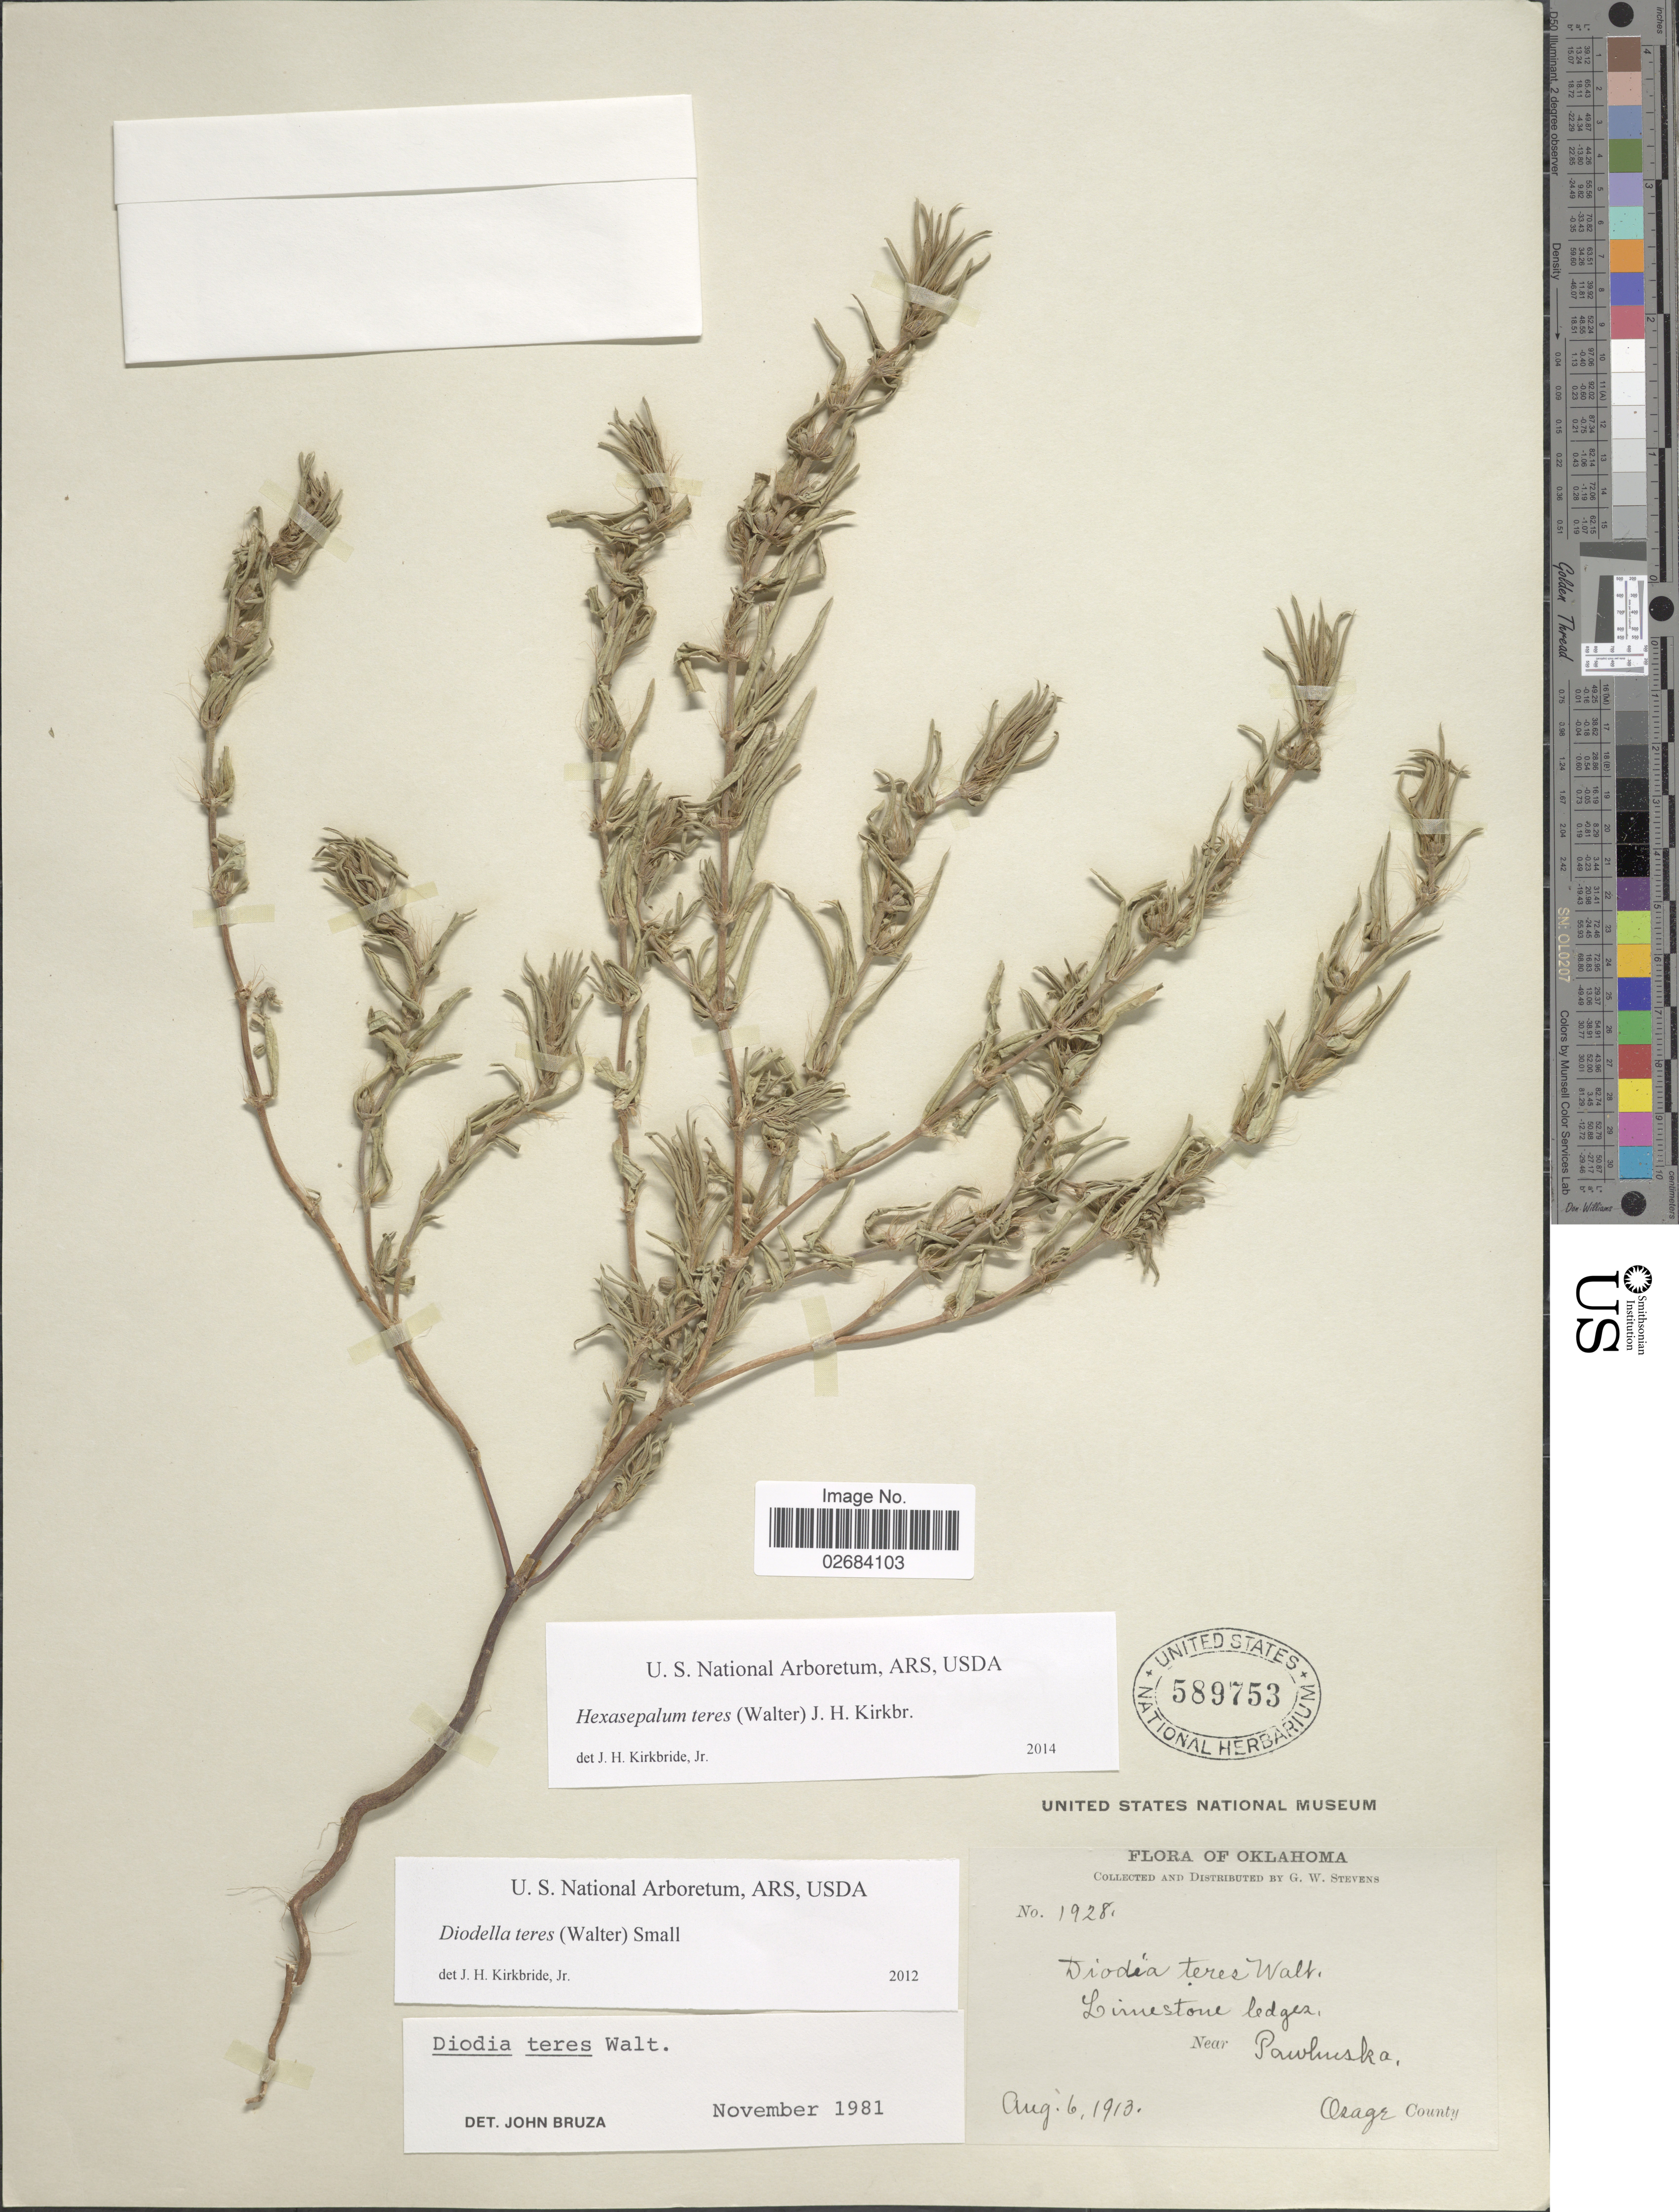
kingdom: Plantae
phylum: Tracheophyta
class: Magnoliopsida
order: Gentianales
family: Rubiaceae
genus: Diodia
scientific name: Diodia teres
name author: Walter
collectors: G. W. Stevens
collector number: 1928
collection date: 1913-08-06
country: United States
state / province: Oklahoma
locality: Limestone ledges, near Pawhuska, Osage County.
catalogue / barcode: US 589753